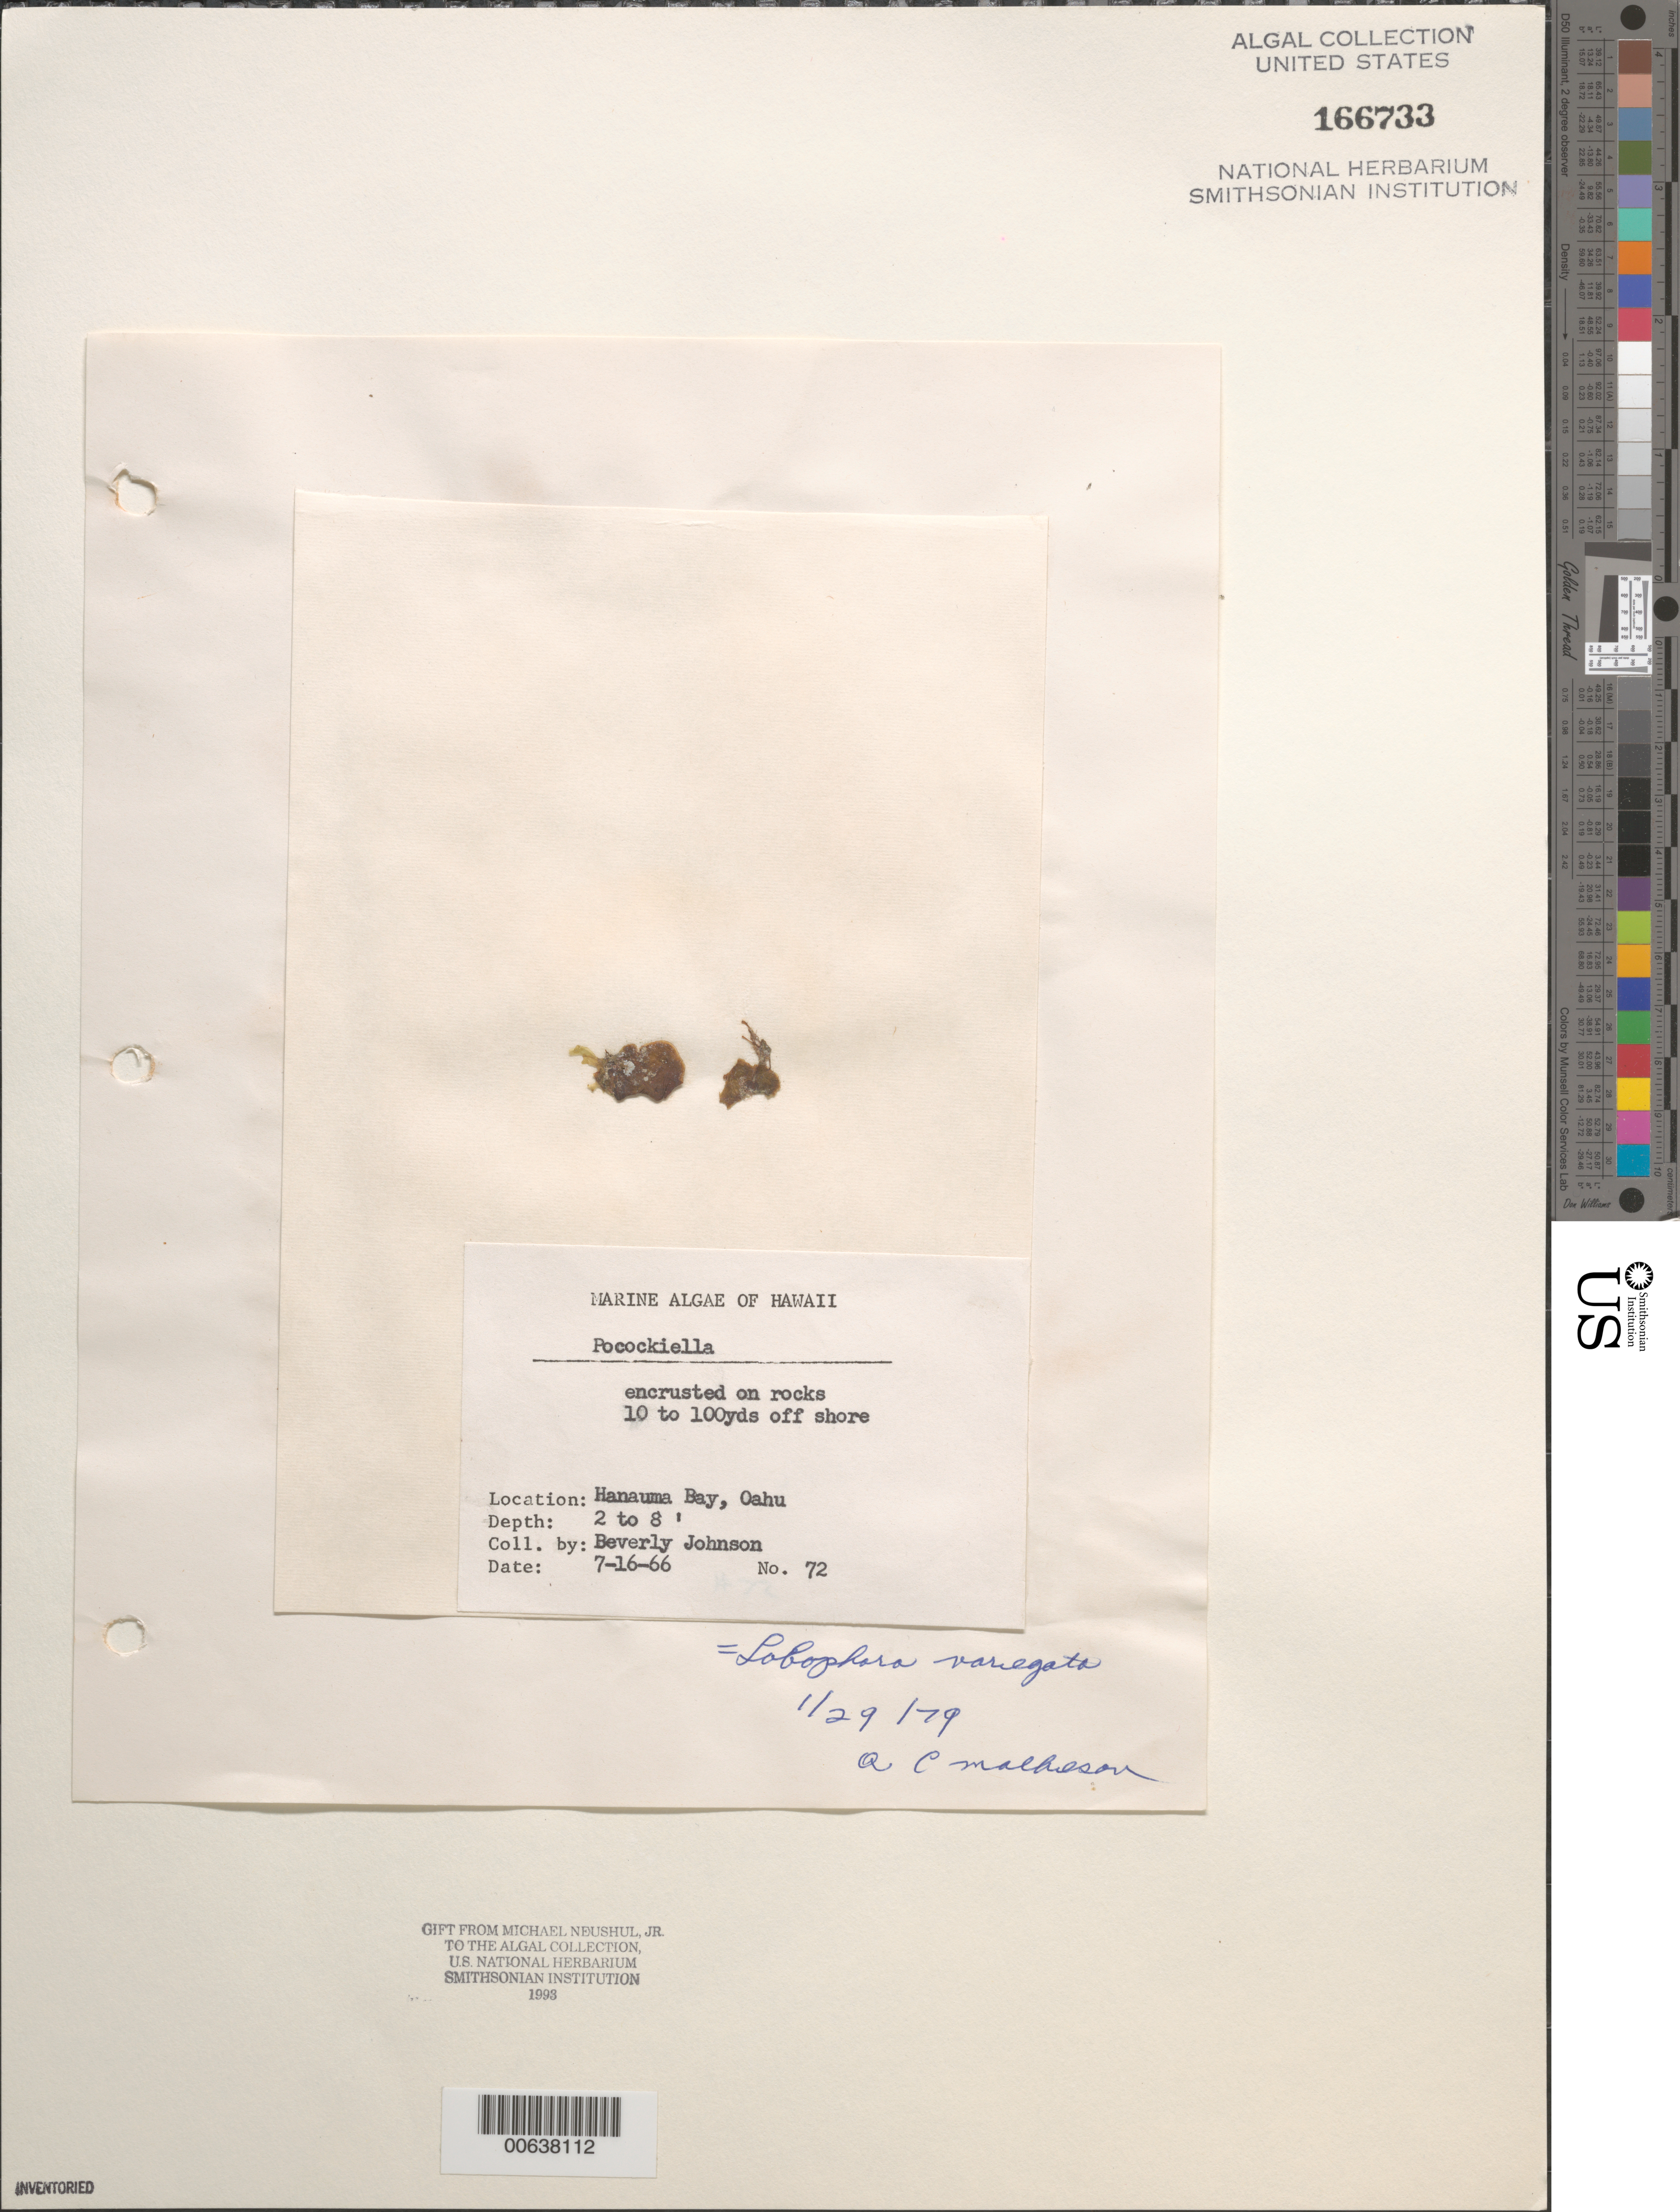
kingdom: Chromista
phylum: Ochrophyta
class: Phaeophyceae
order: Dictyotales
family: Dictyotaceae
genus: Lobophora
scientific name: Lobophora variegata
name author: (J.V.Lamouroux) Womersley & E.C. Oliveira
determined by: Mathieson, A. C.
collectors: B. Johnson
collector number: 72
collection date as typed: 16 Jul 1966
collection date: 1966-07-16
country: United States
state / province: Hawaii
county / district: Honolulu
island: Oahu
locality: Hanauma Bay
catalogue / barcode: US 166733